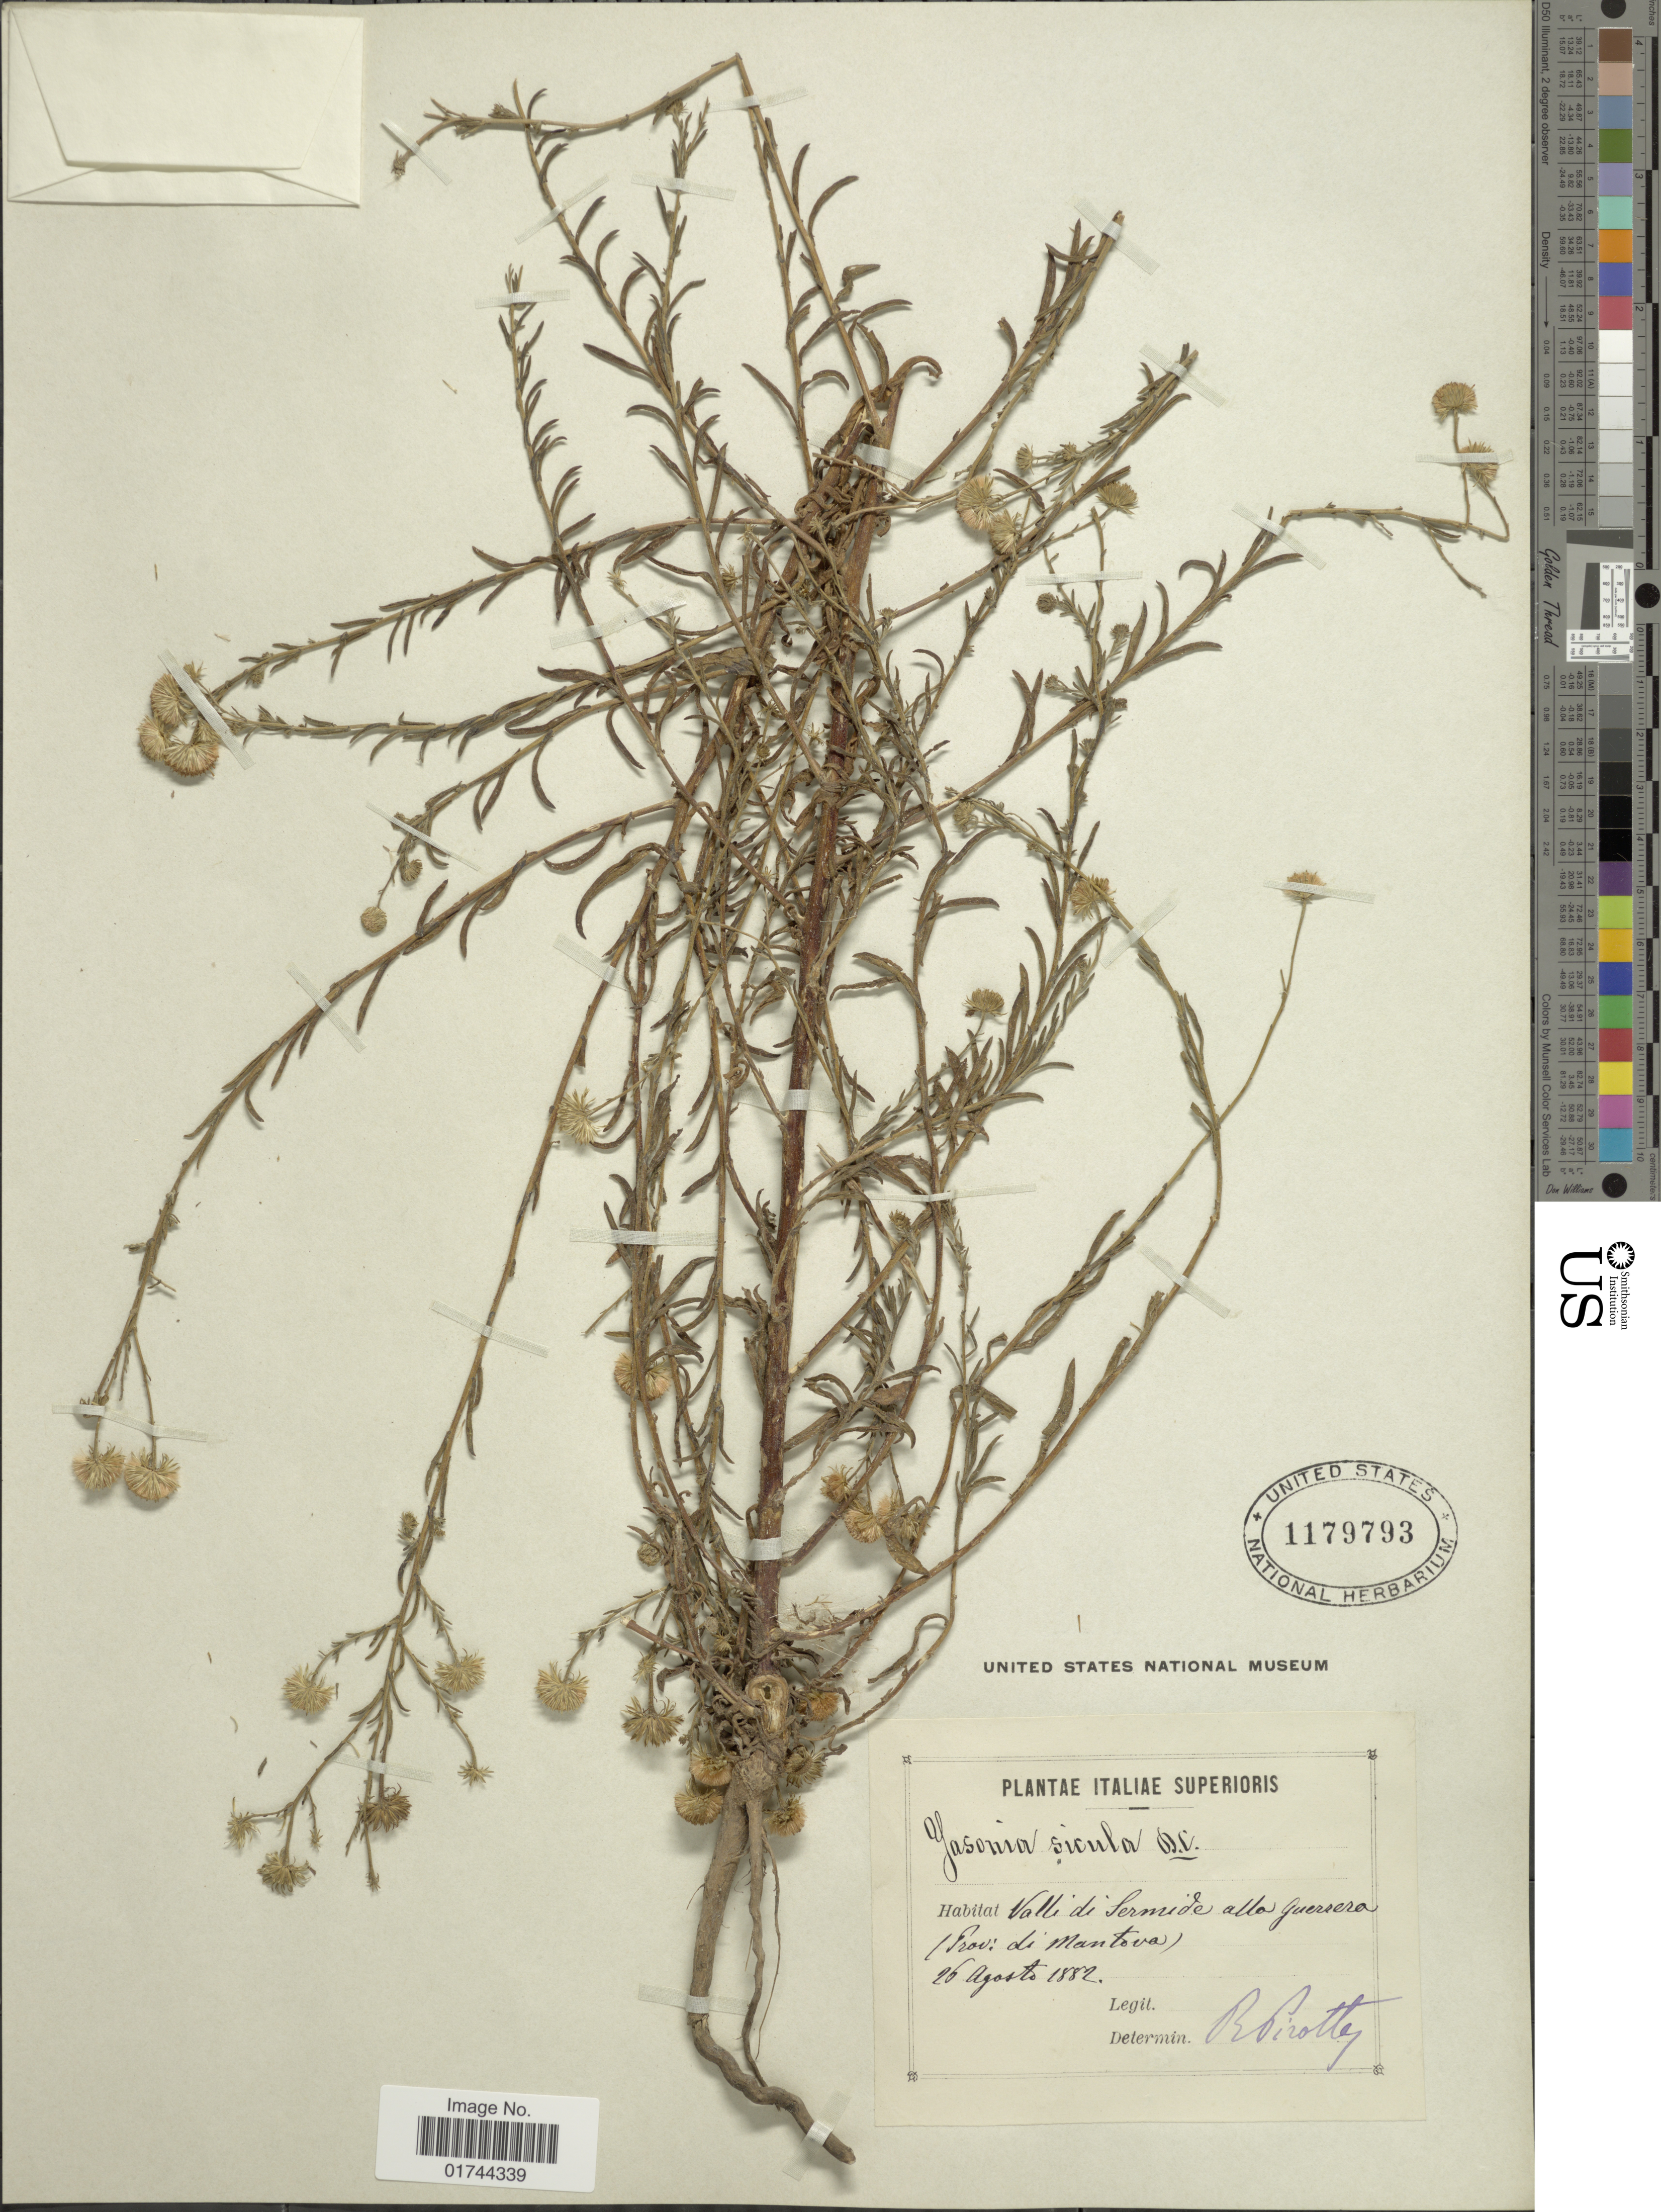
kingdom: Plantae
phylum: Tracheophyta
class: Magnoliopsida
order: Asterales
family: Asteraceae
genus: Jasonia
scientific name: Jasonia sicula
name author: DC. ex Decne.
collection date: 1882-08-26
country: Italy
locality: Italiae, Valle de Sermide alla guerrera (Prov. de Matova)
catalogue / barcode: US 1179793